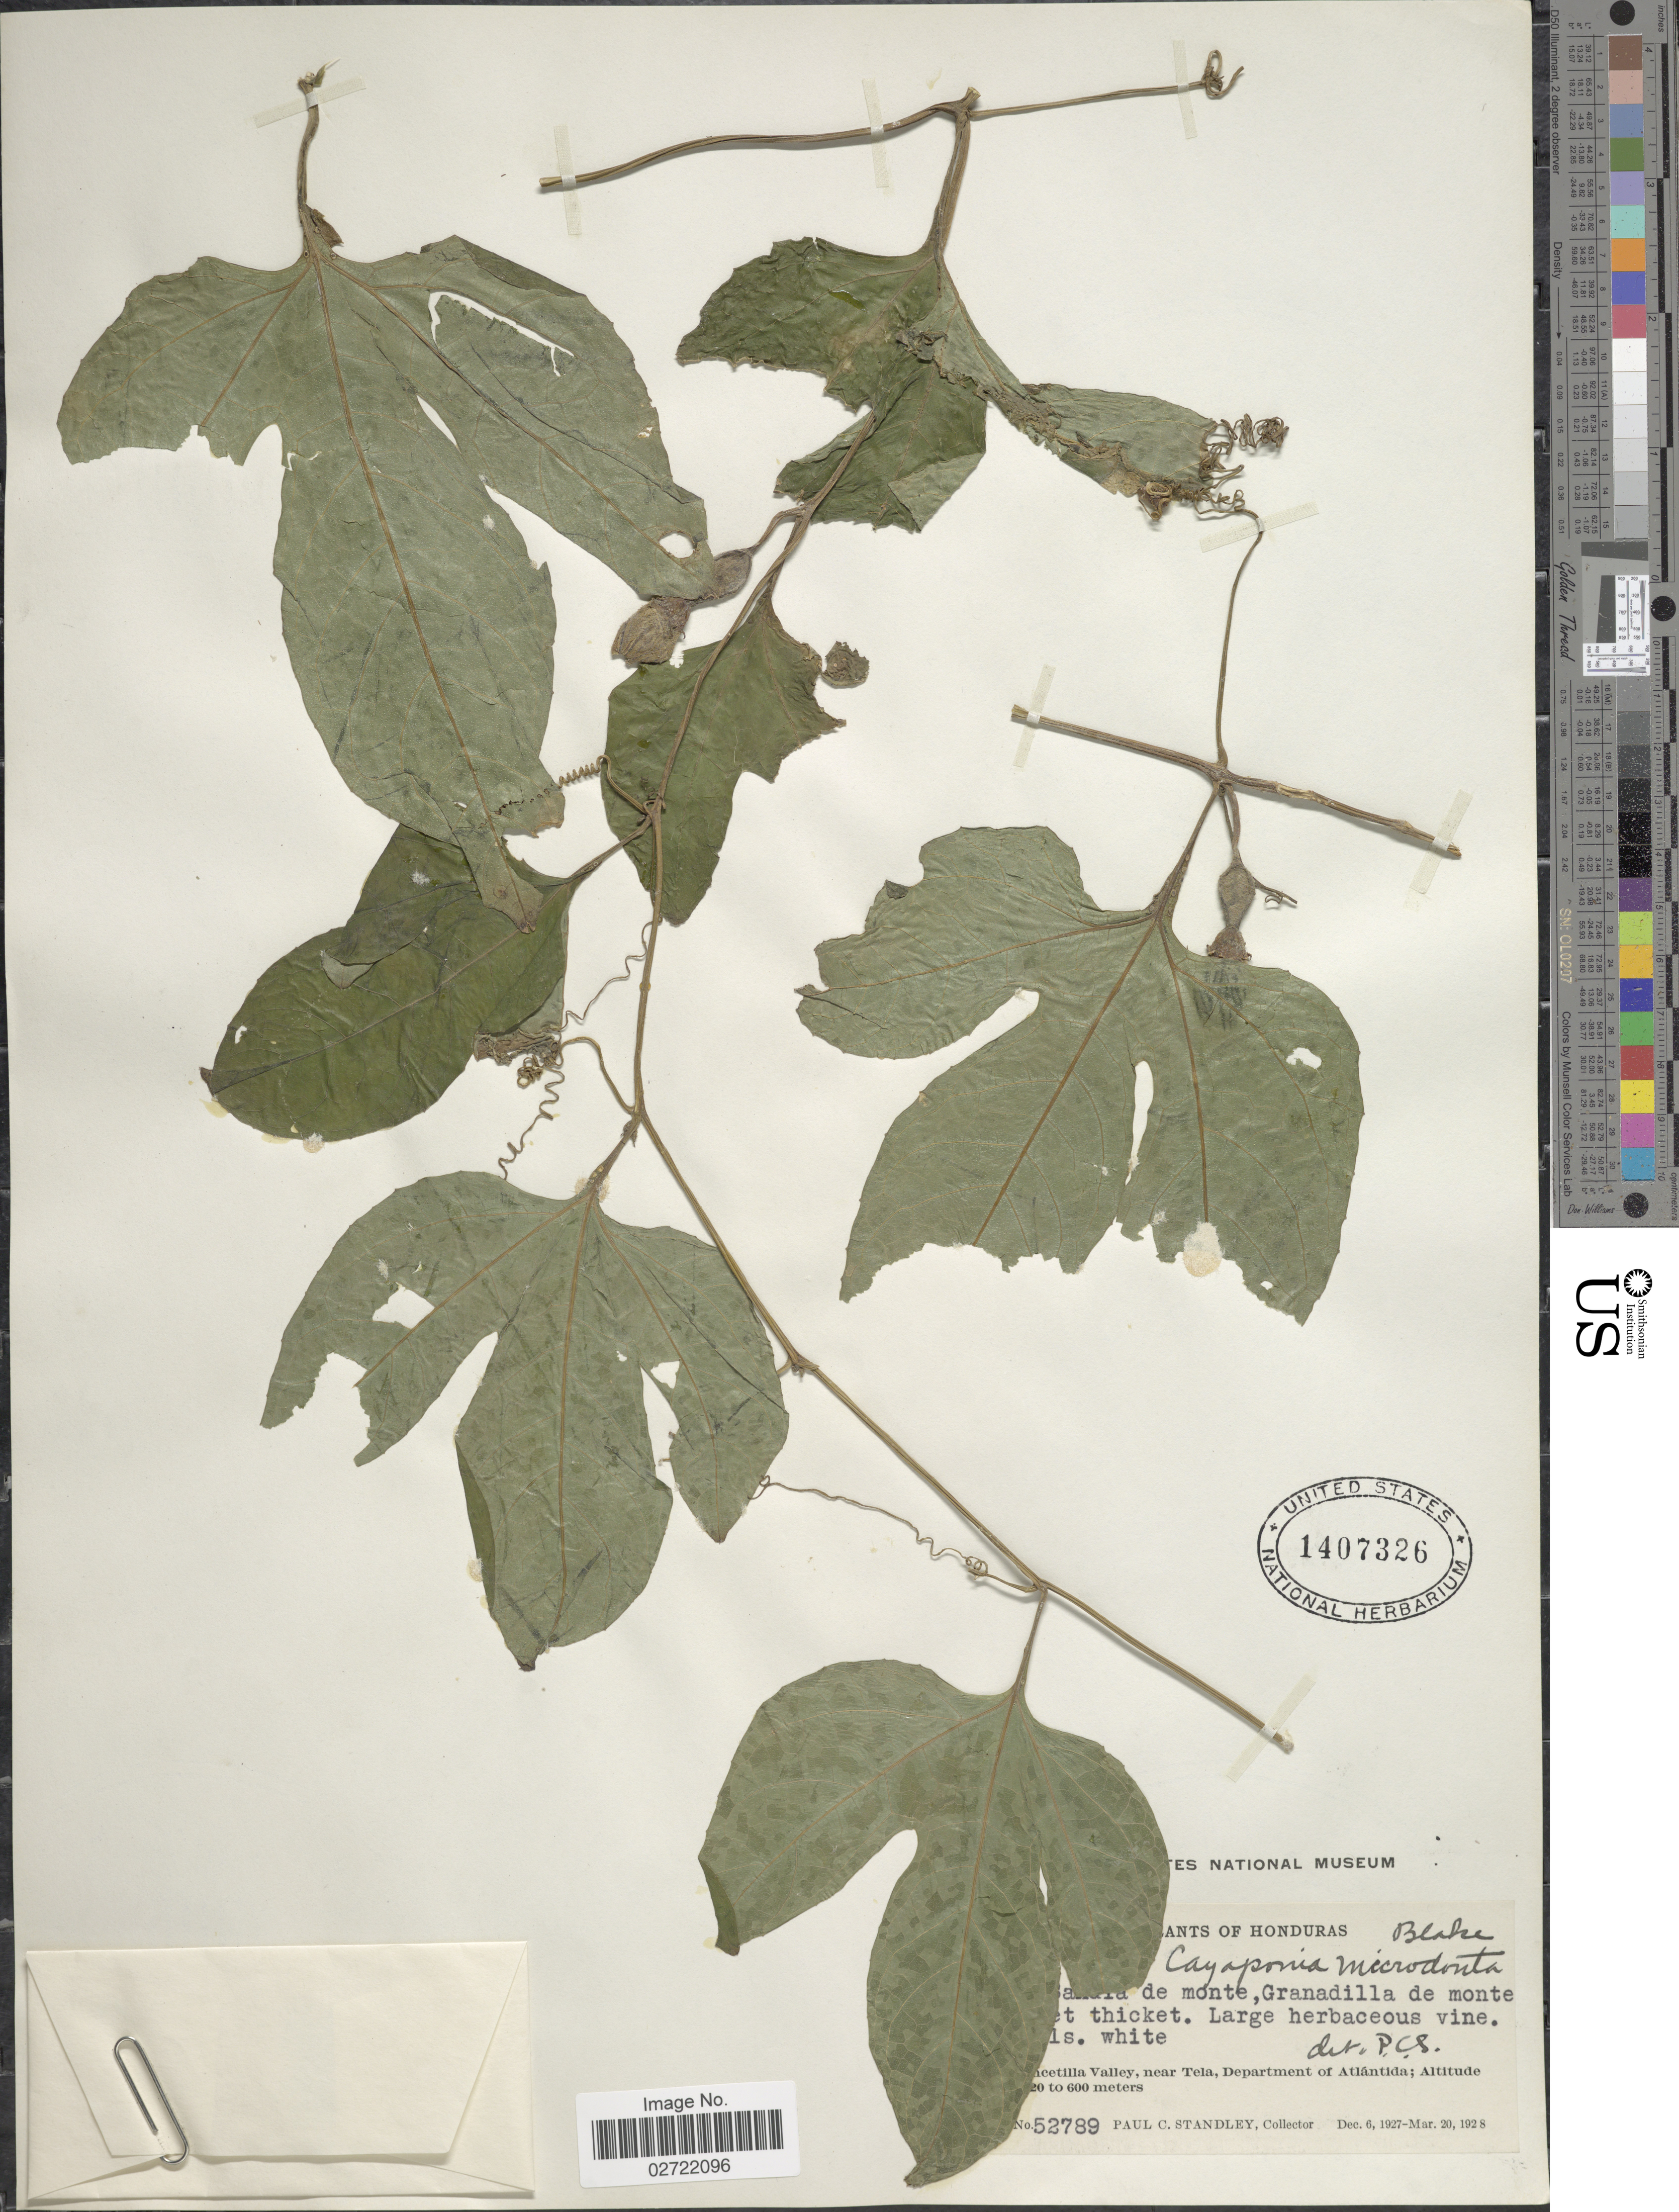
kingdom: Plantae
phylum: Tracheophyta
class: Magnoliopsida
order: Cucurbitales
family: Cucurbitaceae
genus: Cayaponia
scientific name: Cayaponia microdonta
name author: S.F. Blake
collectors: P. C. Standley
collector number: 52789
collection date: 1927-12-06/1928-03-20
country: Honduras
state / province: Atlántida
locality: Lancetilla Valley, near Tela, Department of Atlántida.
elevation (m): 20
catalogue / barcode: US 1407326